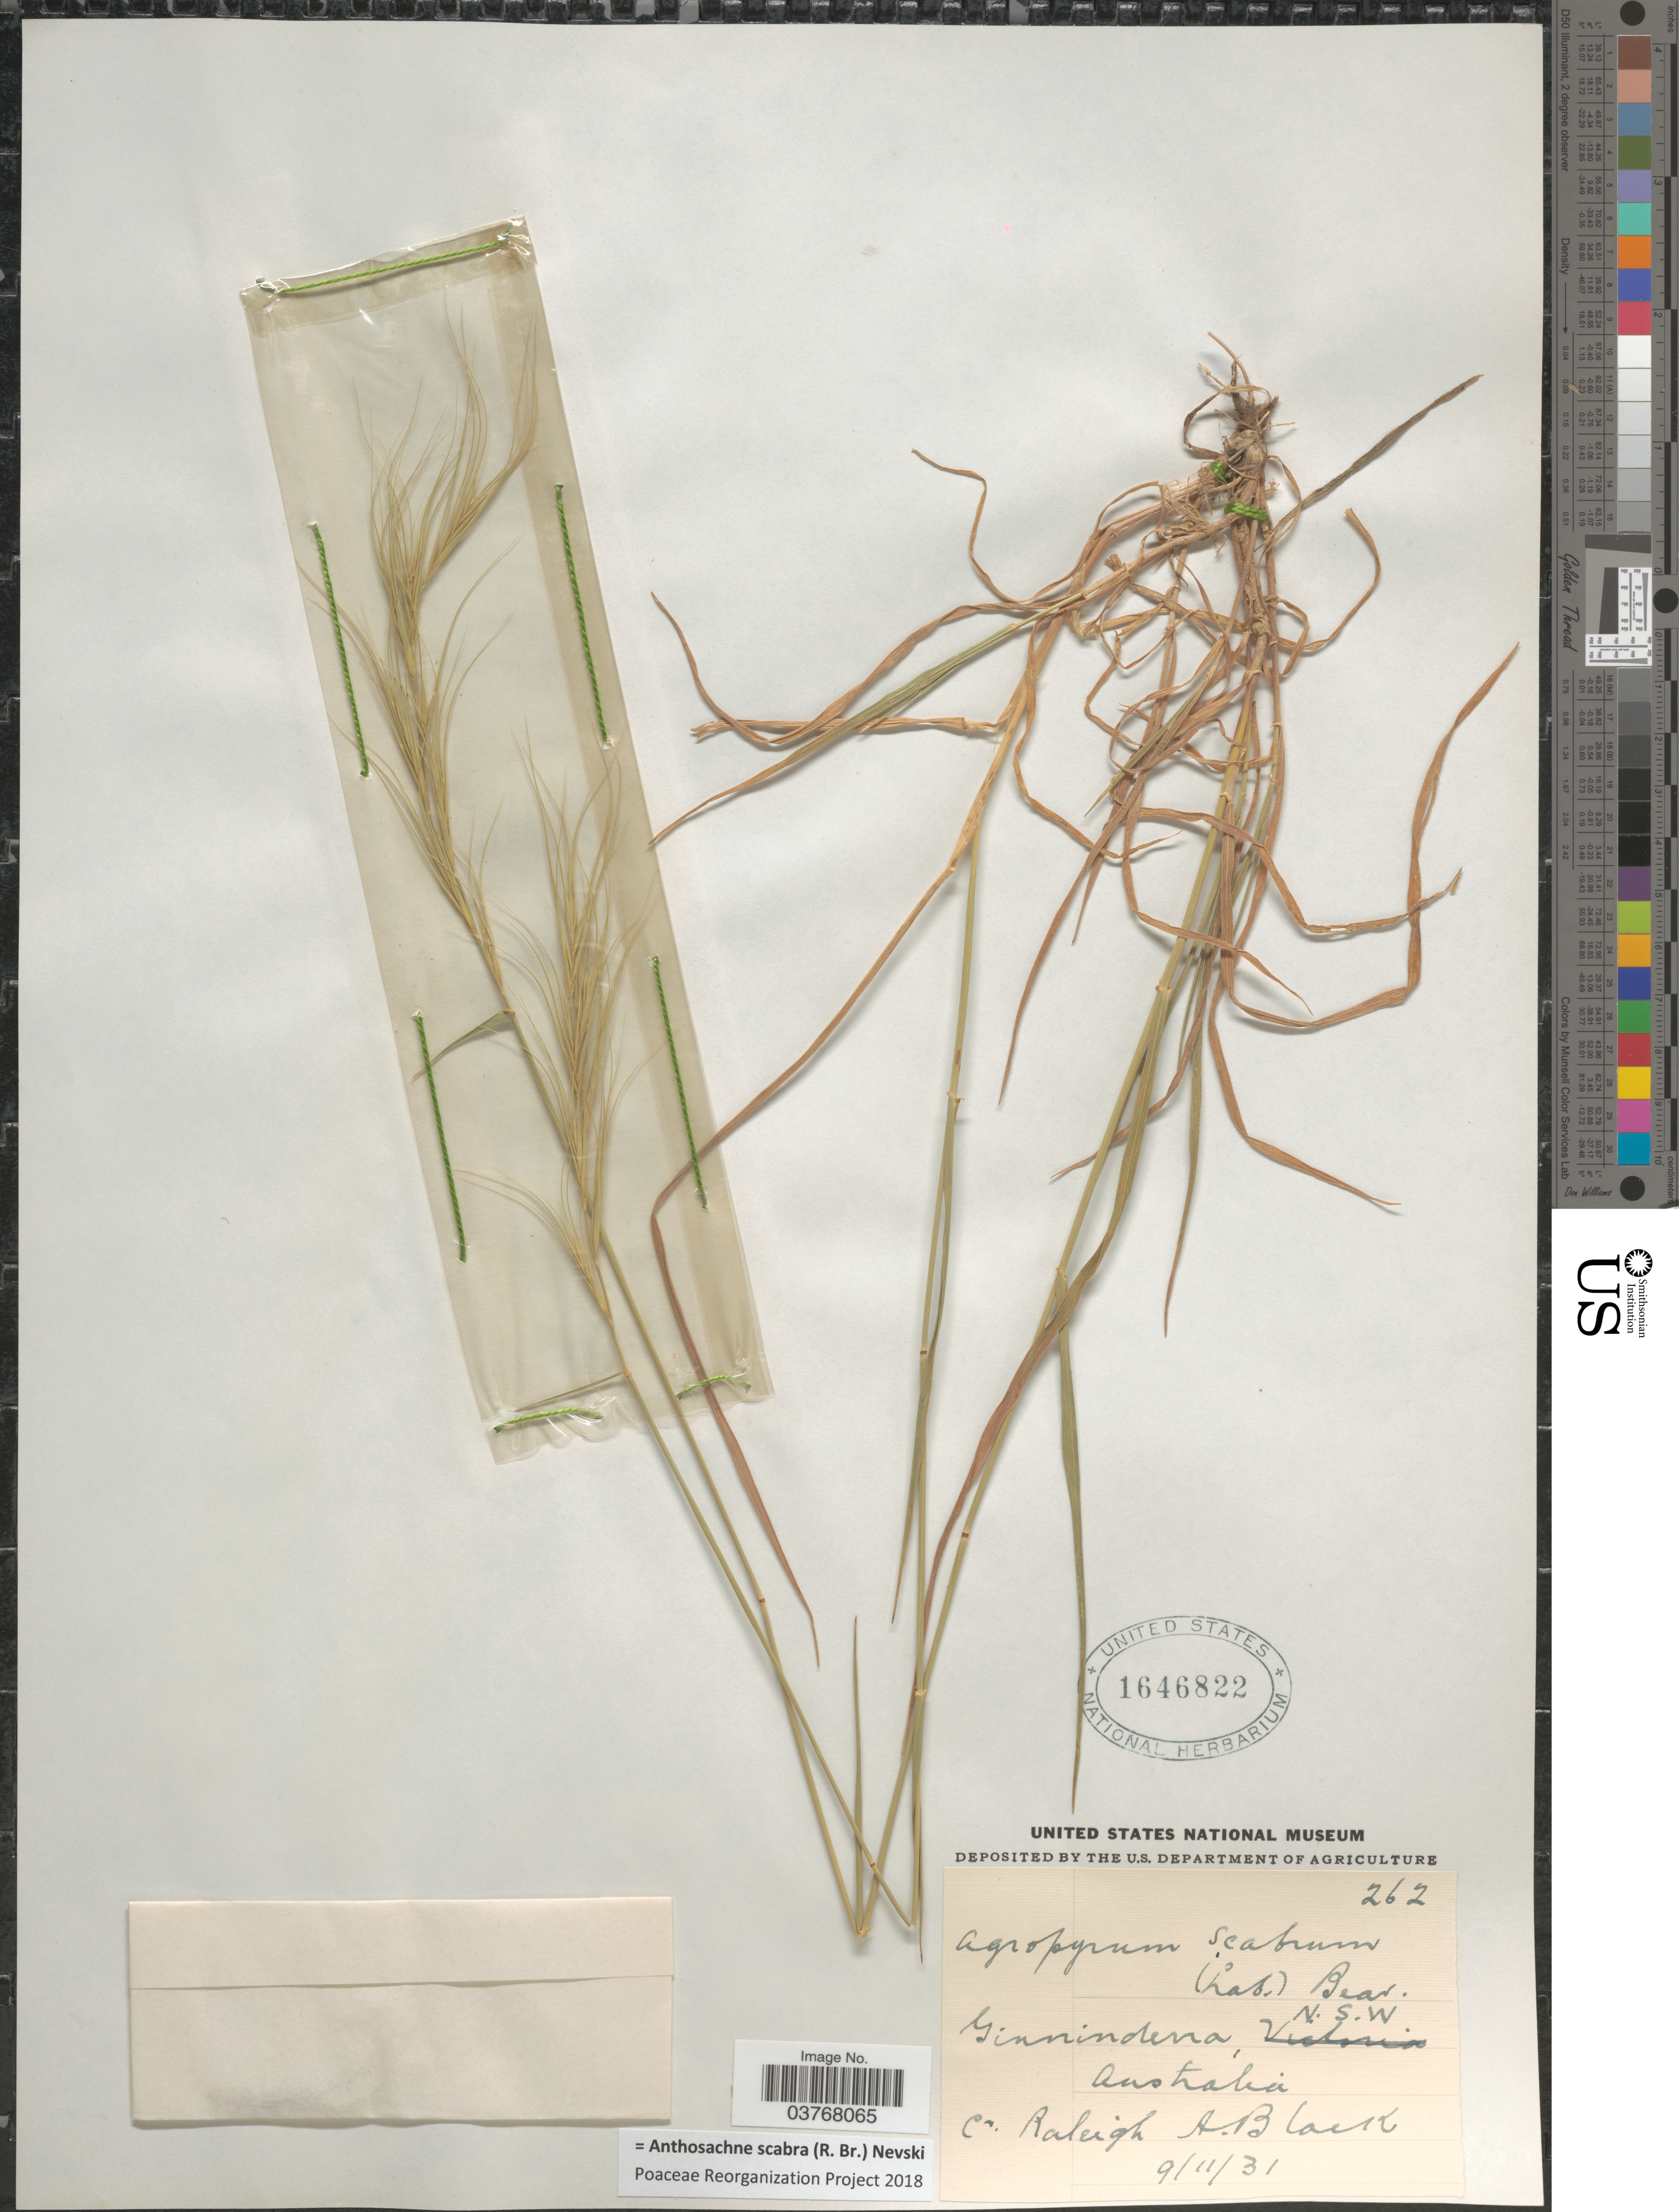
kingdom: Plantae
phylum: Tracheophyta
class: Liliopsida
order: Poales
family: Poaceae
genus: Anthosachne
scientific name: Anthosachne scabra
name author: (R. Br.) Nevski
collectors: R. A. Black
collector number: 262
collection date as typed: Transcribed d/m/y: 9/11/31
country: Australia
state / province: New South Wales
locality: Ginninderra.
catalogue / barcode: US 1646822